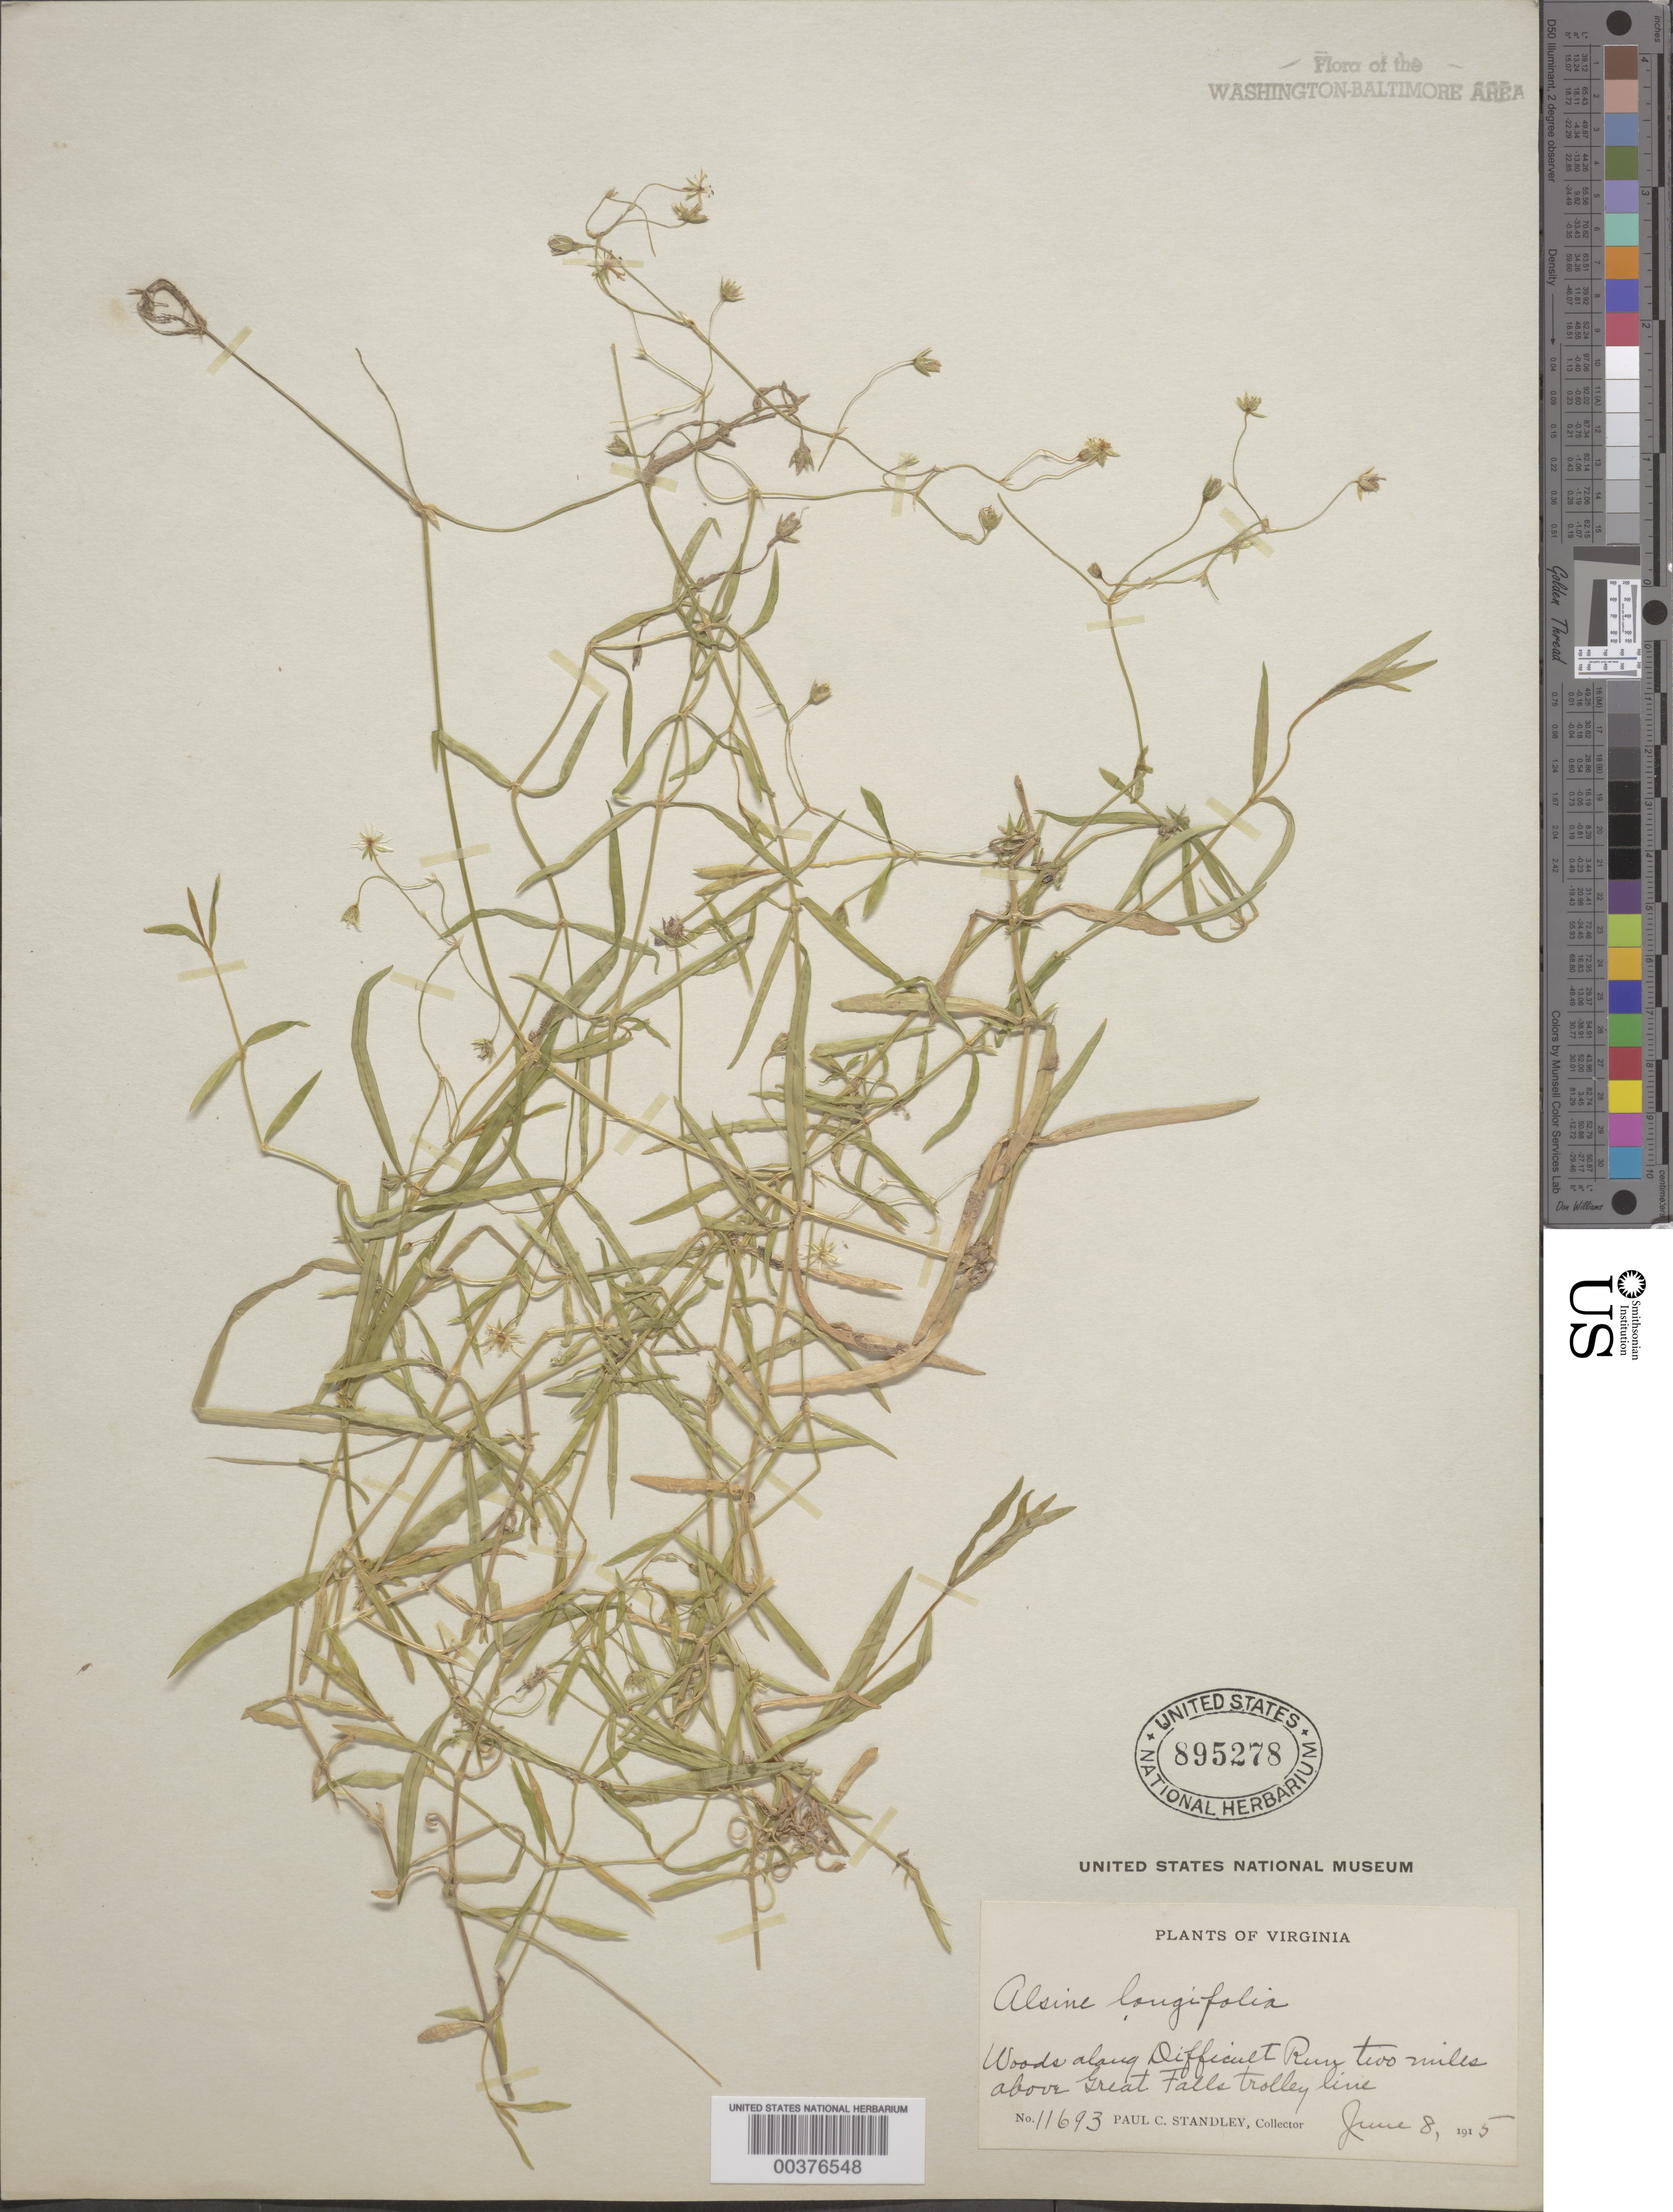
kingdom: Plantae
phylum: Tracheophyta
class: Magnoliopsida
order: Caryophyllales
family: Caryophyllaceae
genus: Stellaria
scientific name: Stellaria longifolia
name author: Muhl. ex Willd.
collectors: P. C. Standley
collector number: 11693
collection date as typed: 08 Jun 1915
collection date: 1915-06-08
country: United States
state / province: Virginia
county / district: Fairfax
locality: Difficult Run, above Great Falls Trolley Line C. & O. Canal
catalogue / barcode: US 895278